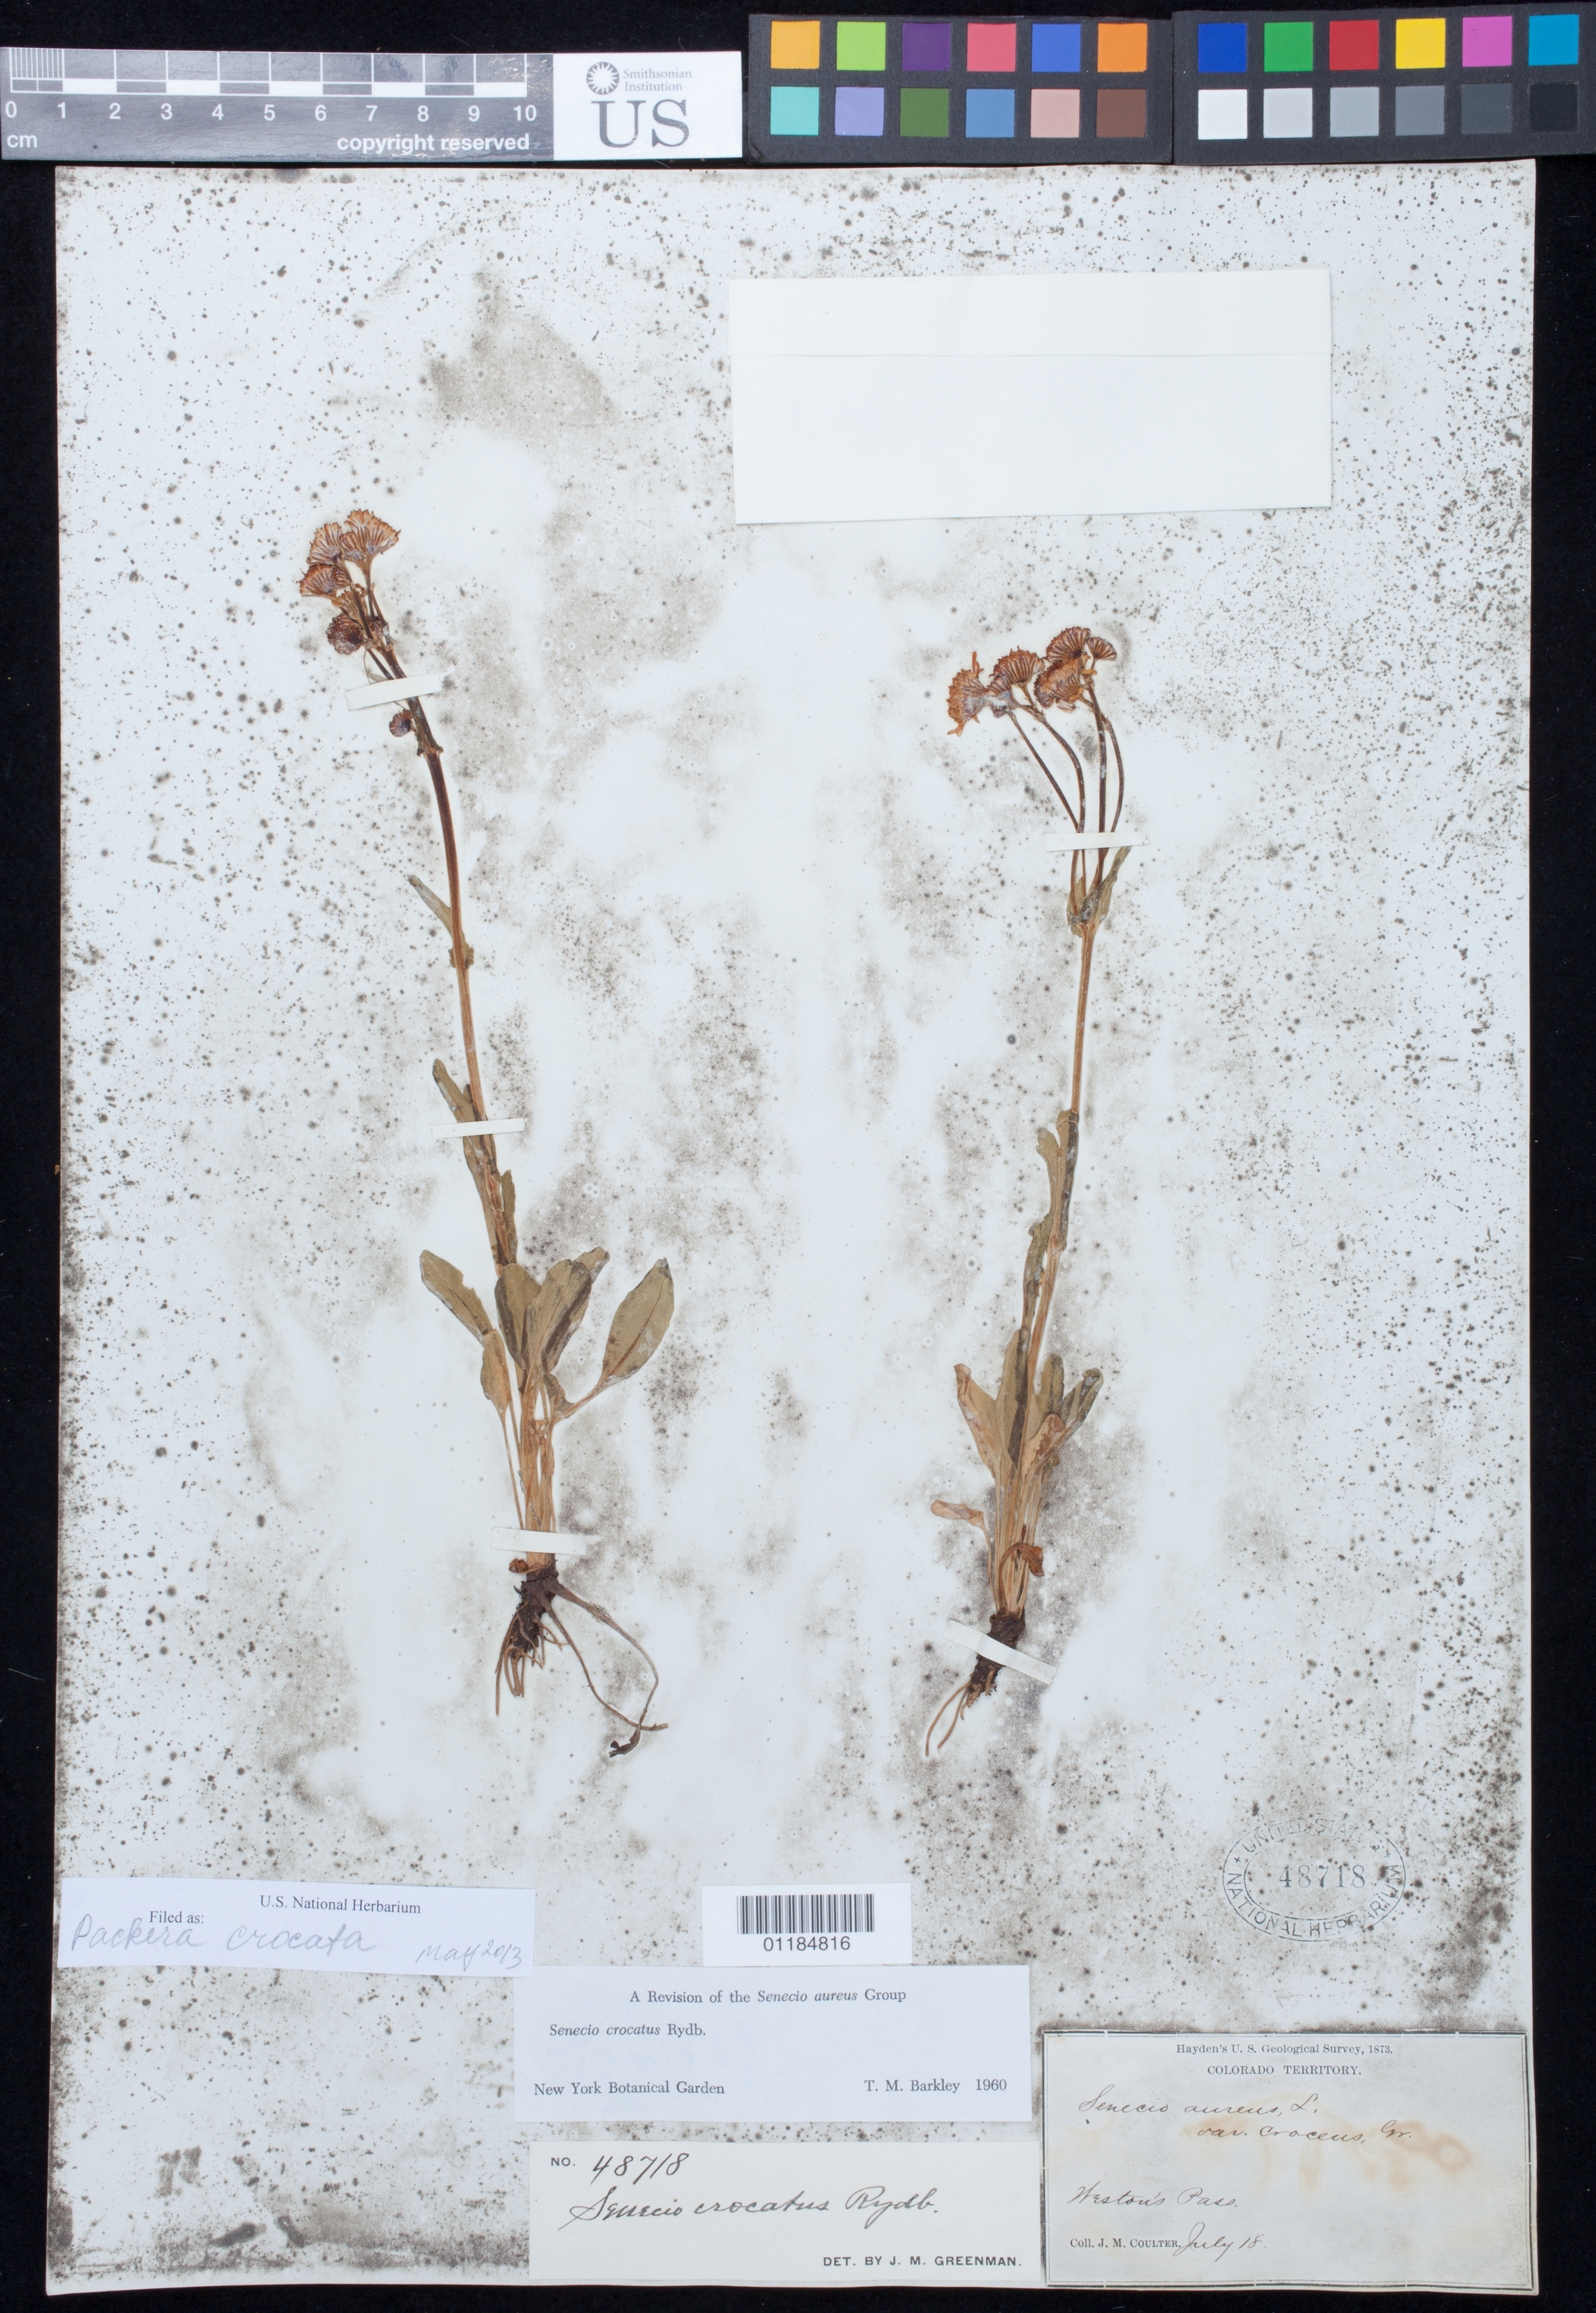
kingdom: Plantae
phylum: Tracheophyta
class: Magnoliopsida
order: Asterales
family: Asteraceae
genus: Packera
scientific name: Packera crocata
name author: (Rydb.) W.A. Weber & Á. Löve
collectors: J. M. Coulter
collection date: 1873-07-18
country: United States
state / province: Colorado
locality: Weston's Pass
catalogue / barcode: US 48718